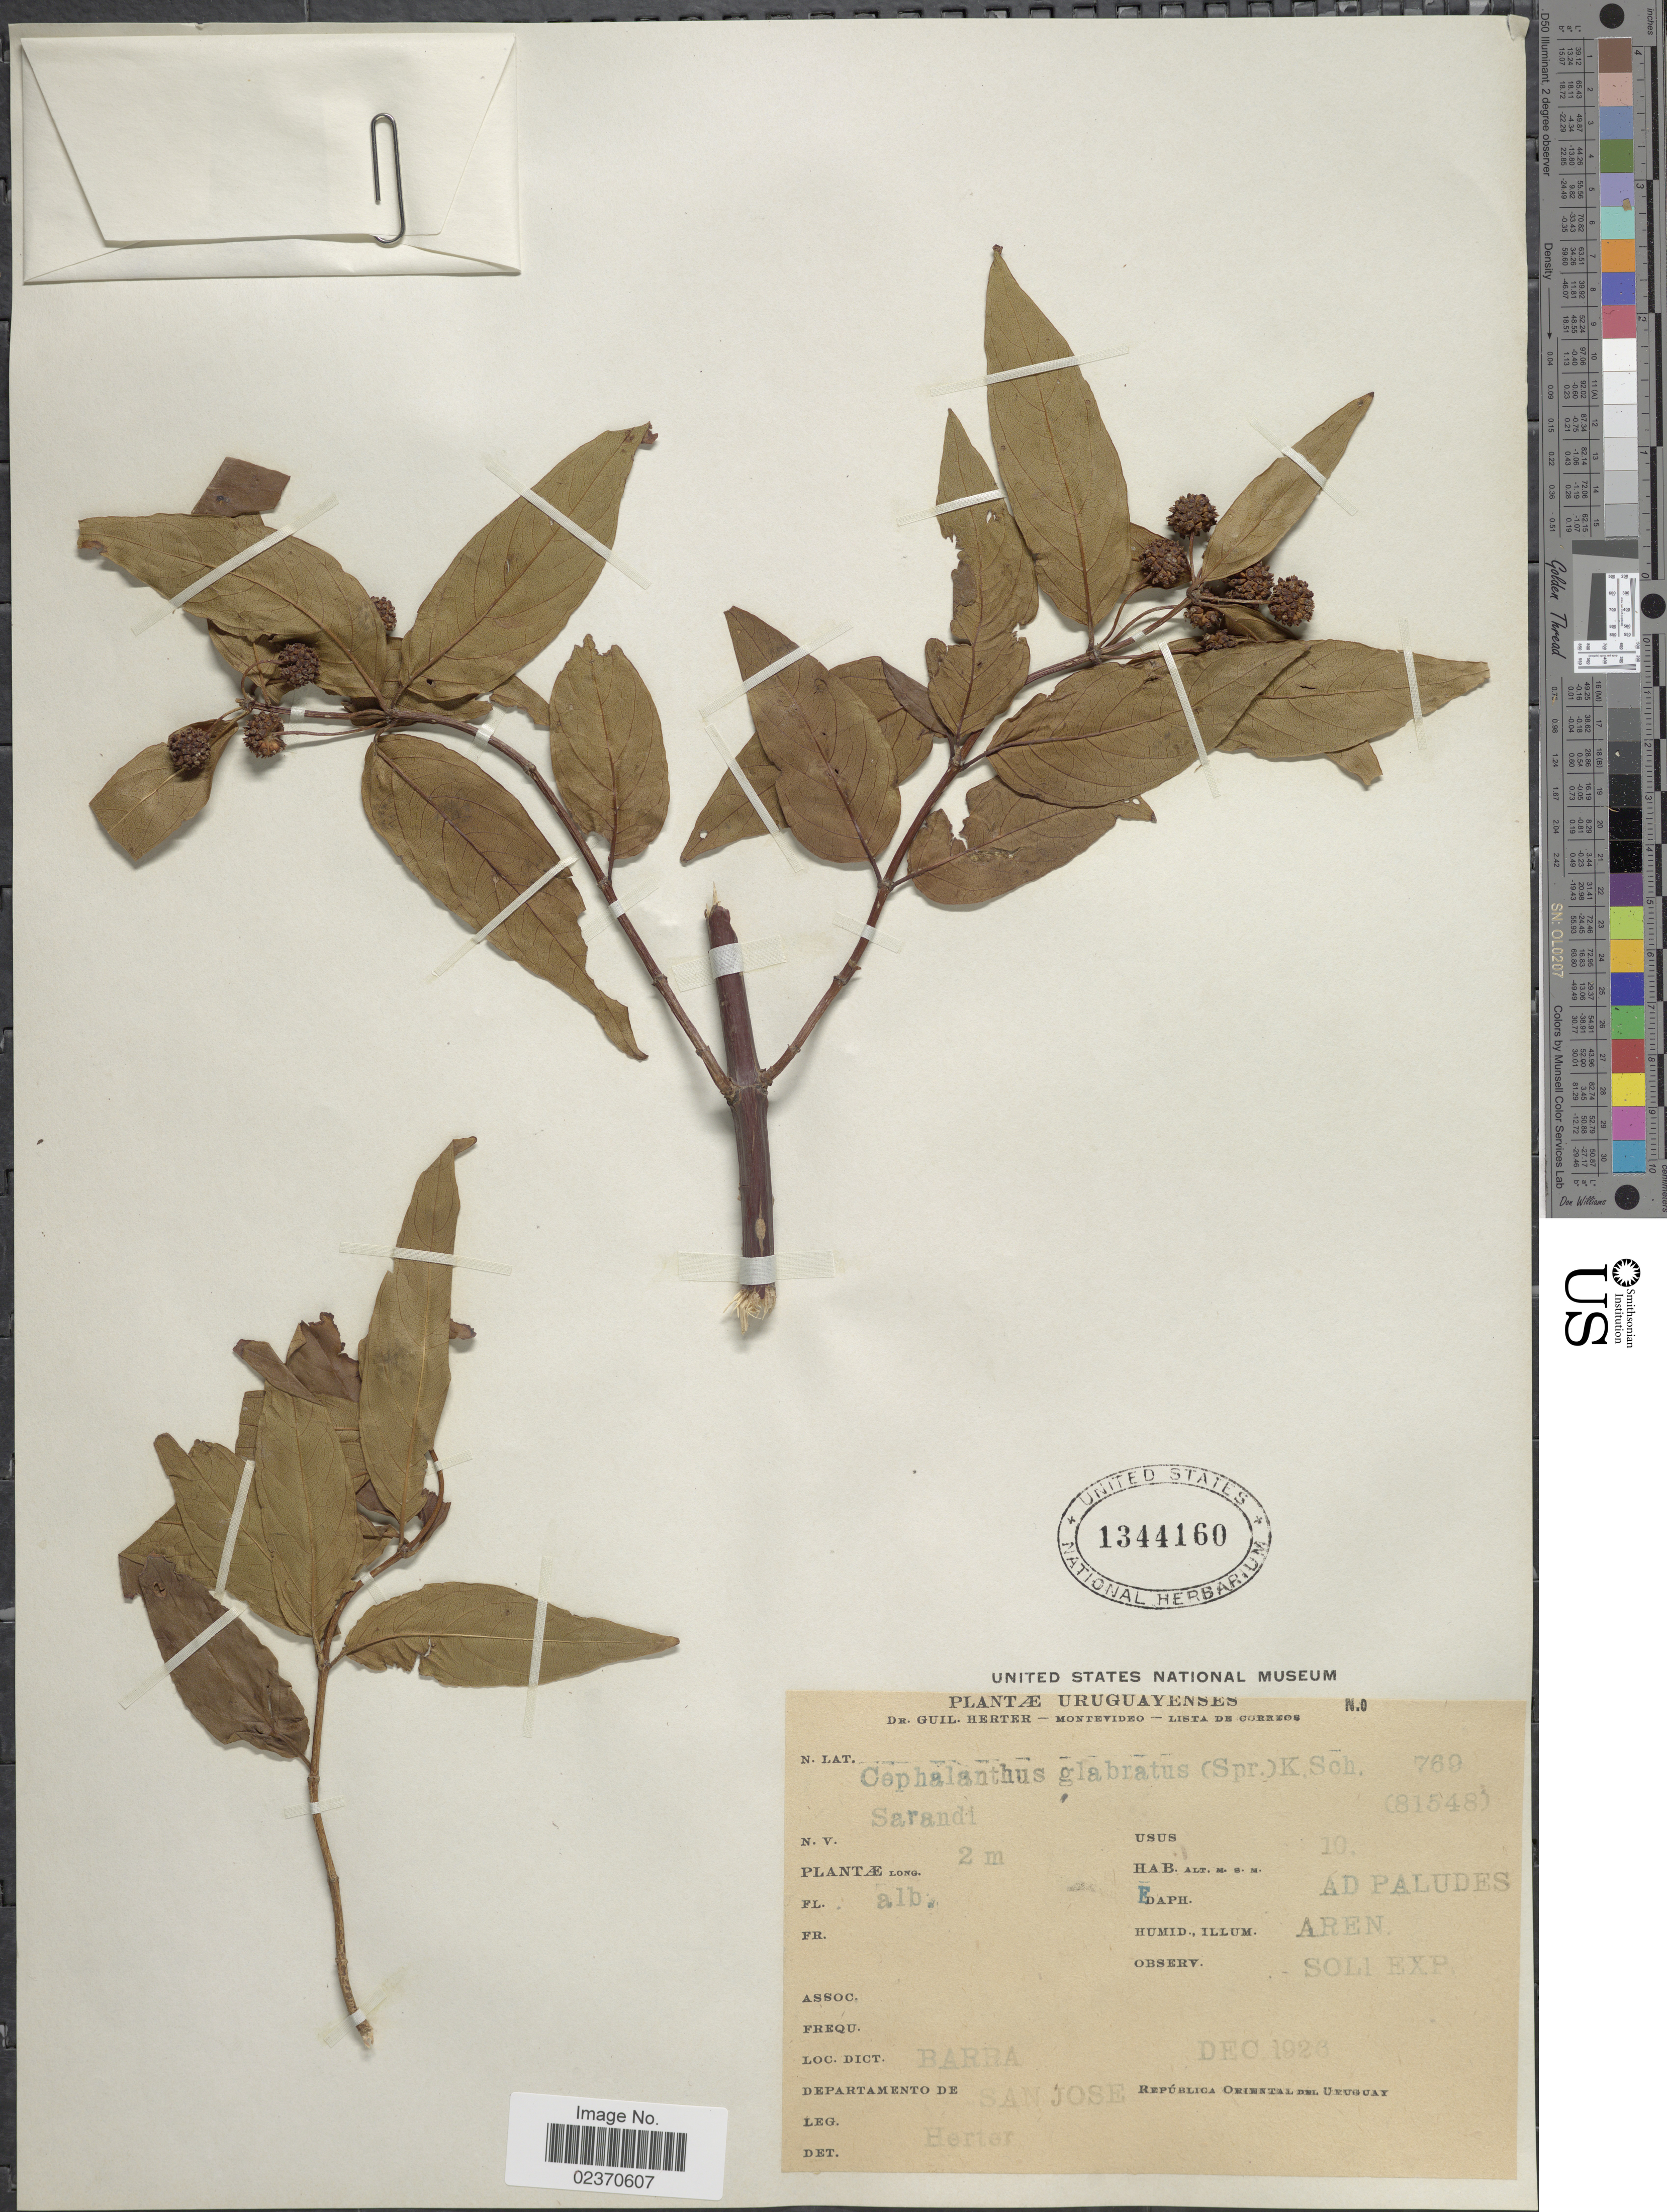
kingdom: Plantae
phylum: Tracheophyta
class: Magnoliopsida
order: Gentianales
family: Rubiaceae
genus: Cephalanthus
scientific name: Cephalanthus glabratus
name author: (Spreng.) K. Schum.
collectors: G. Herter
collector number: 81548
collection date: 1923-12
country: Uruguay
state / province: San Jose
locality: Barra, Departamento de San Jose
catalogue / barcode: US 1344160